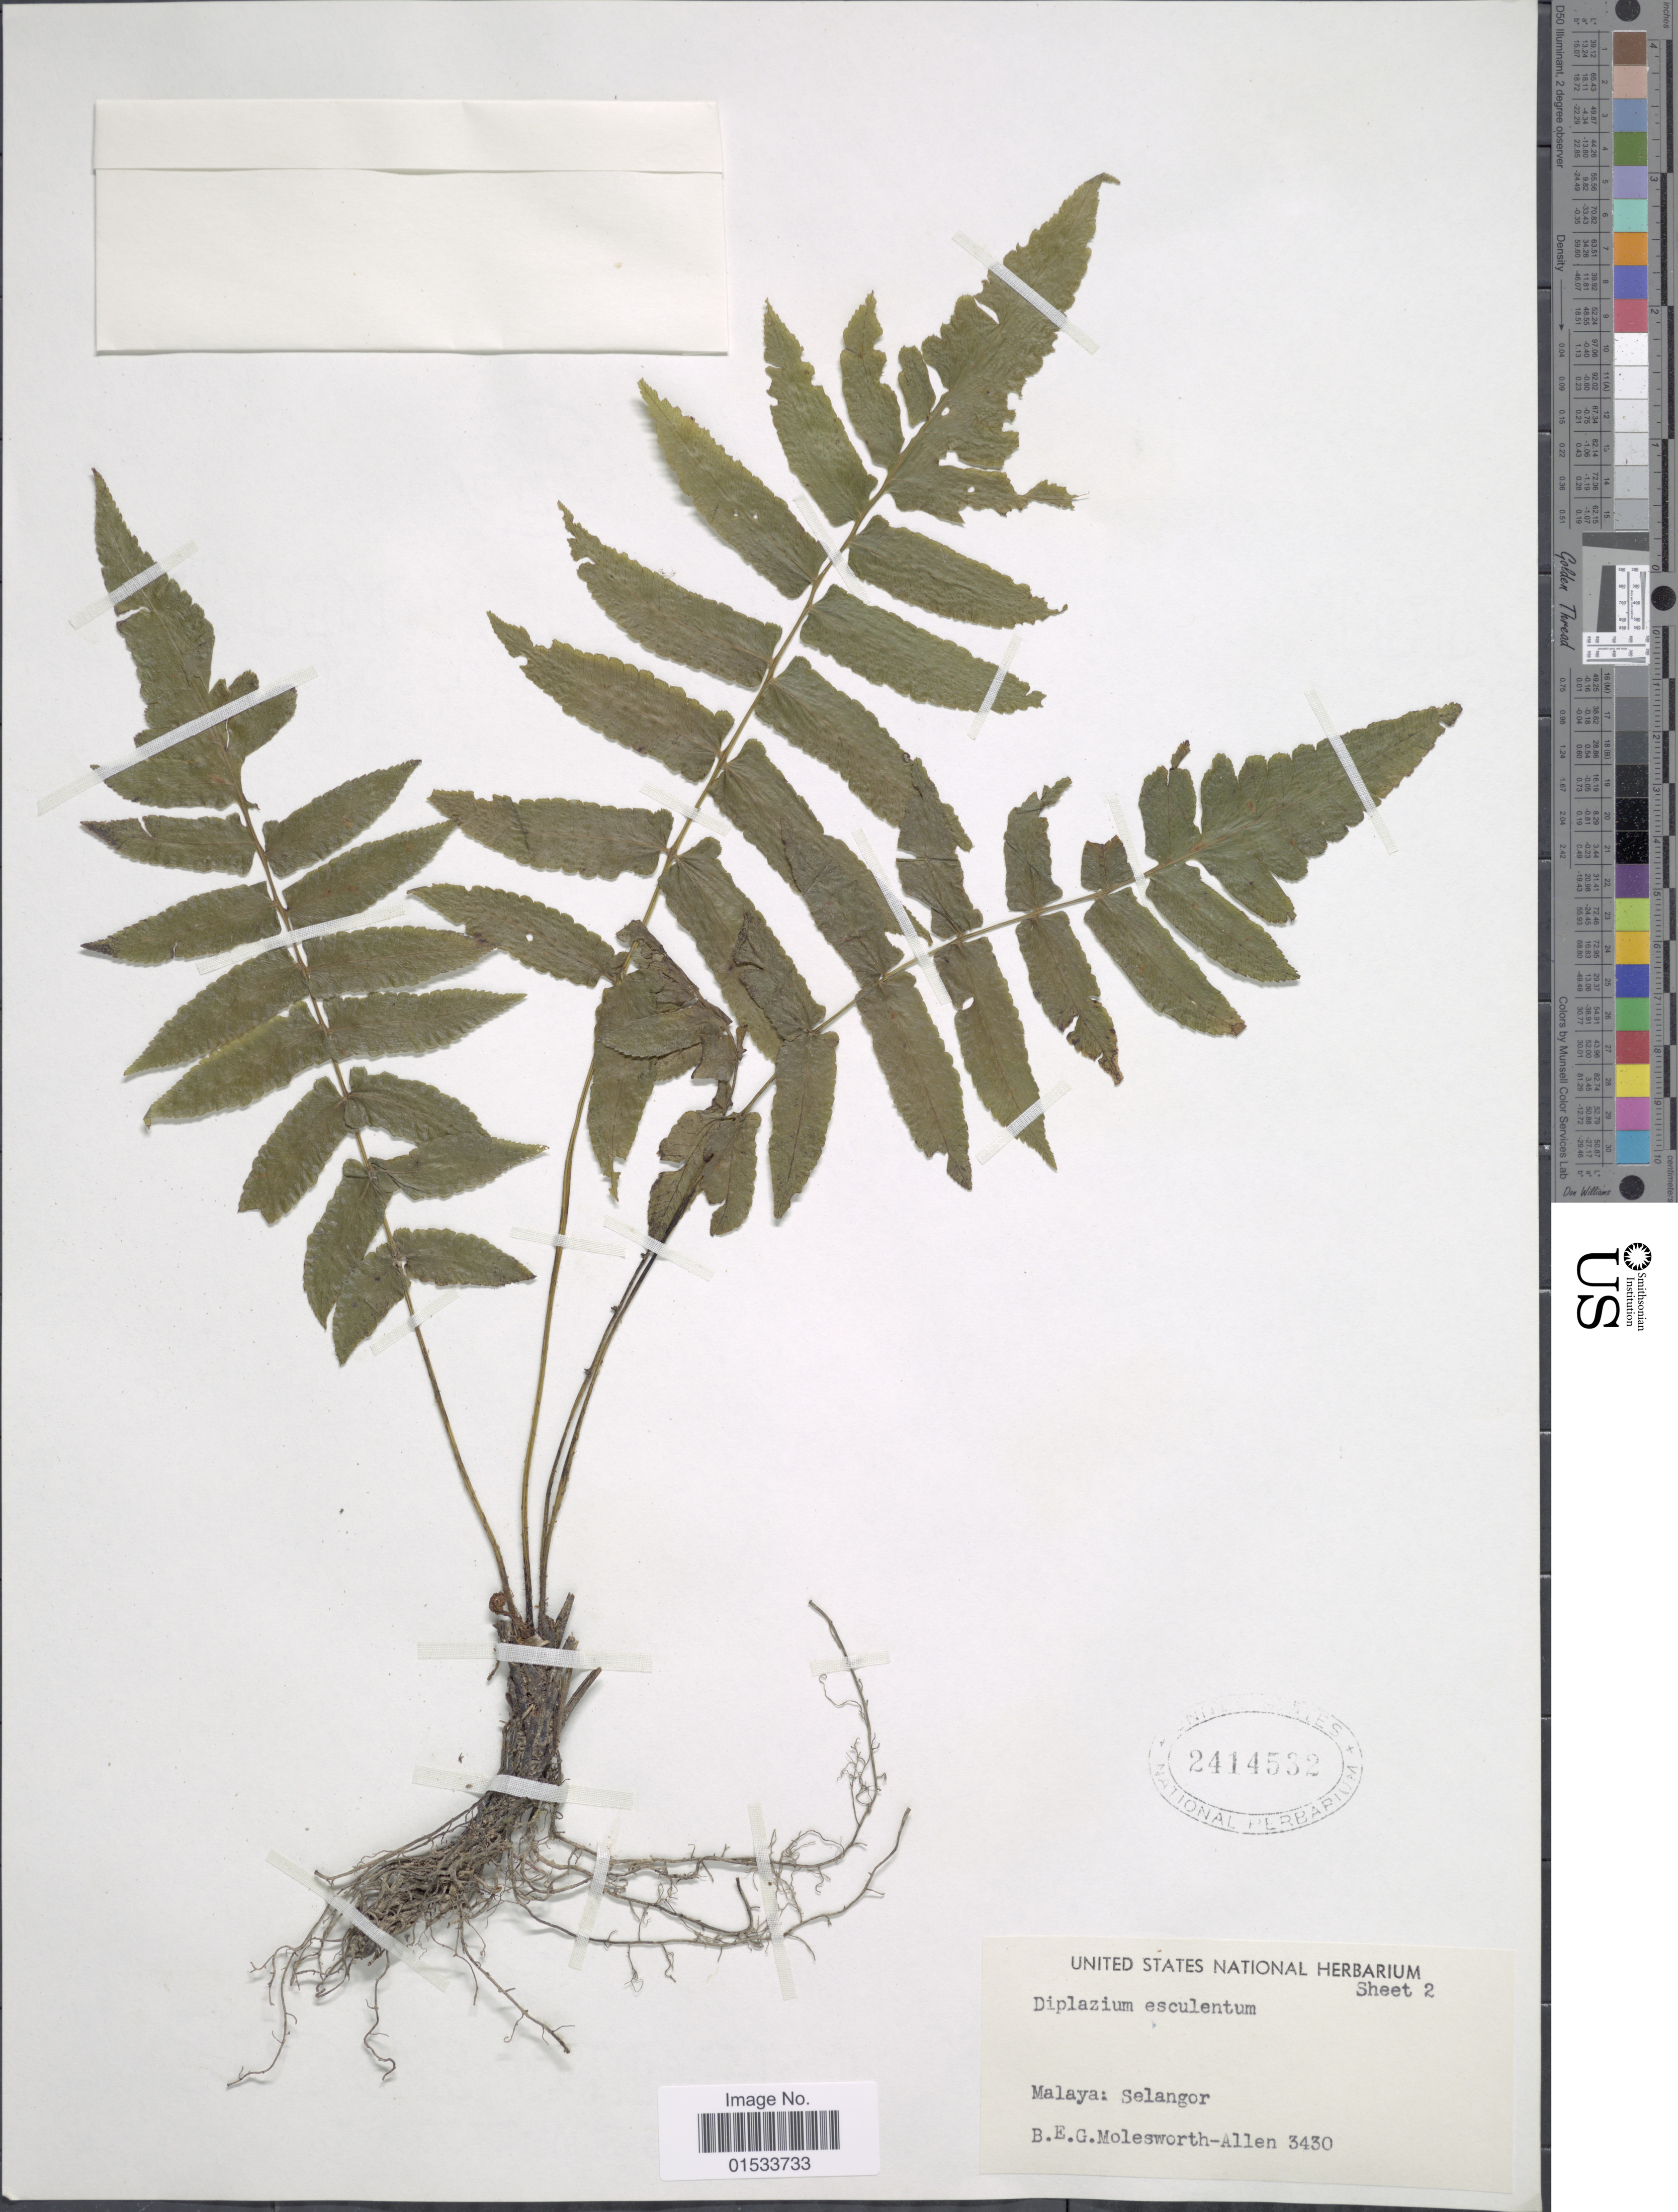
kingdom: Plantae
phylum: Tracheophyta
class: Polypodiopsida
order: Polypodiales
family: Athyriaceae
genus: Diplazium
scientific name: Diplazium esculentum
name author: (Retz.) Sw.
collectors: B. E. G. Molesworth-Allen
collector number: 3430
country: Malaysia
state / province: Selangor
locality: Malaya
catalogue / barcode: US 2414532